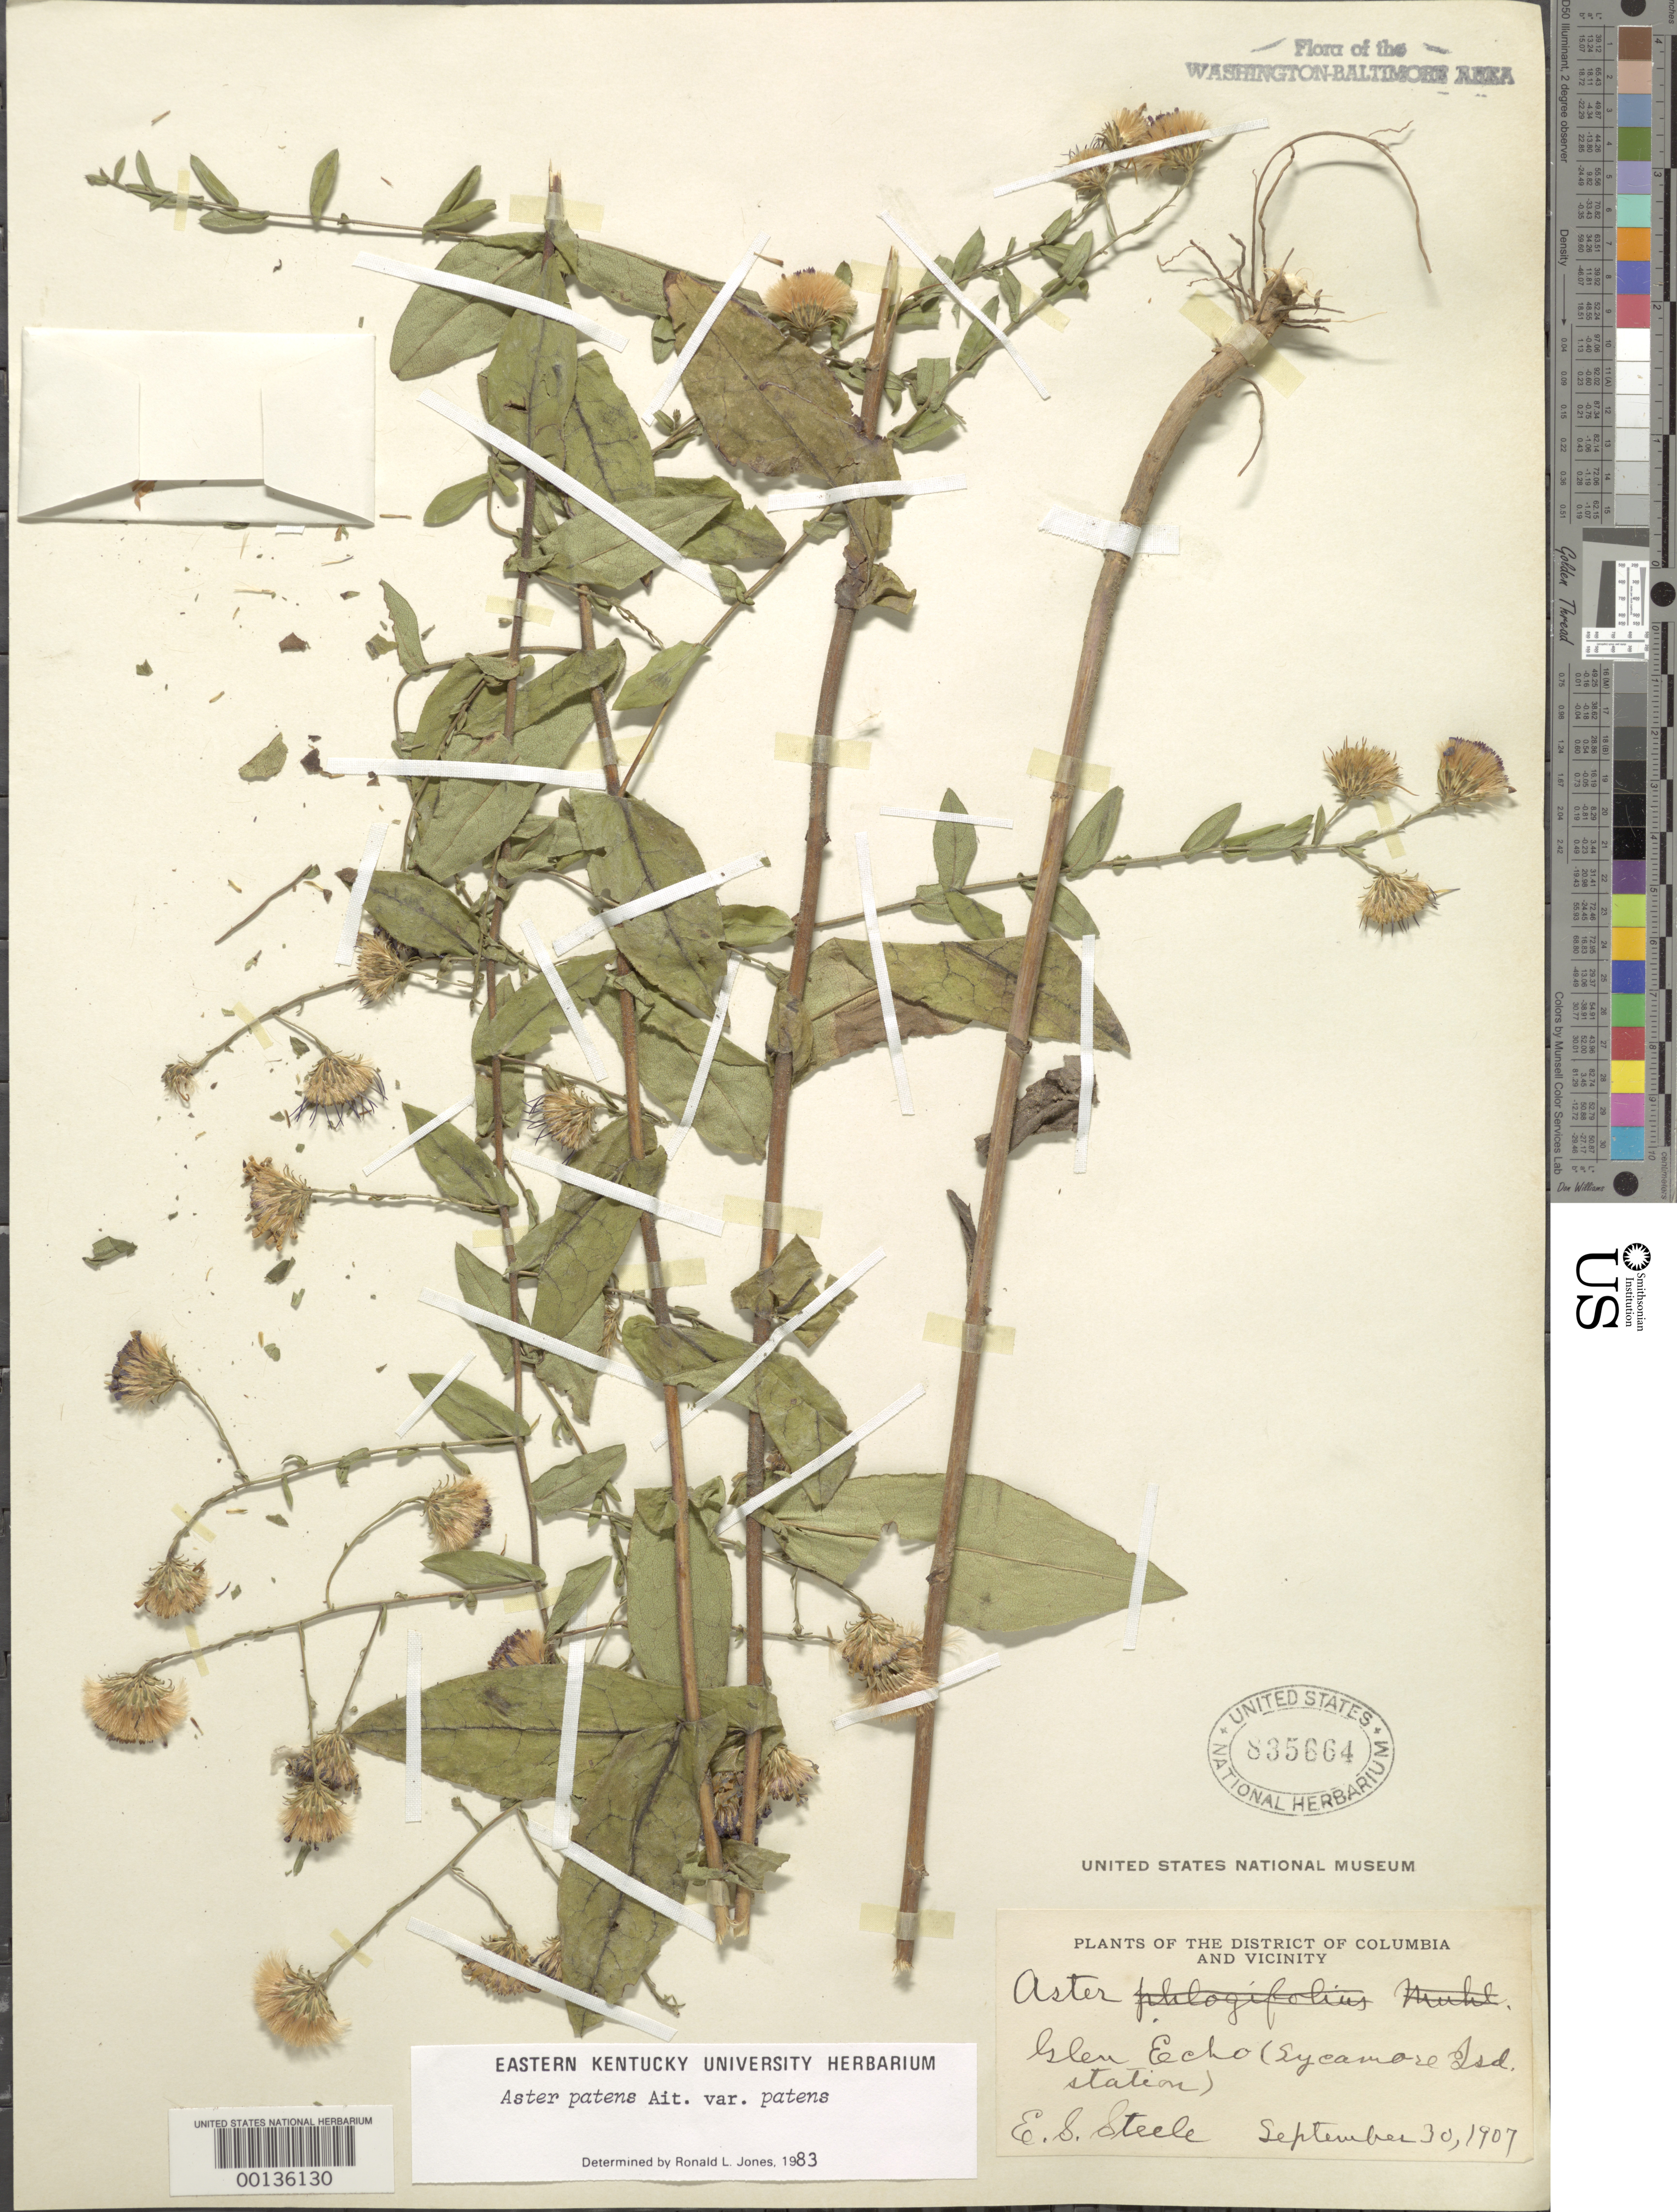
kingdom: Plantae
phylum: Tracheophyta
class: Magnoliopsida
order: Asterales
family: Asteraceae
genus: Symphyotrichum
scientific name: Symphyotrichum patens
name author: (Aiton) G.L. Nesom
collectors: E. Steele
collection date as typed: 30 Sep 1907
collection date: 1907-09-30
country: United States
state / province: Maryland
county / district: Montgomery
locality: Sycamore Island Station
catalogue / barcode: US 835664